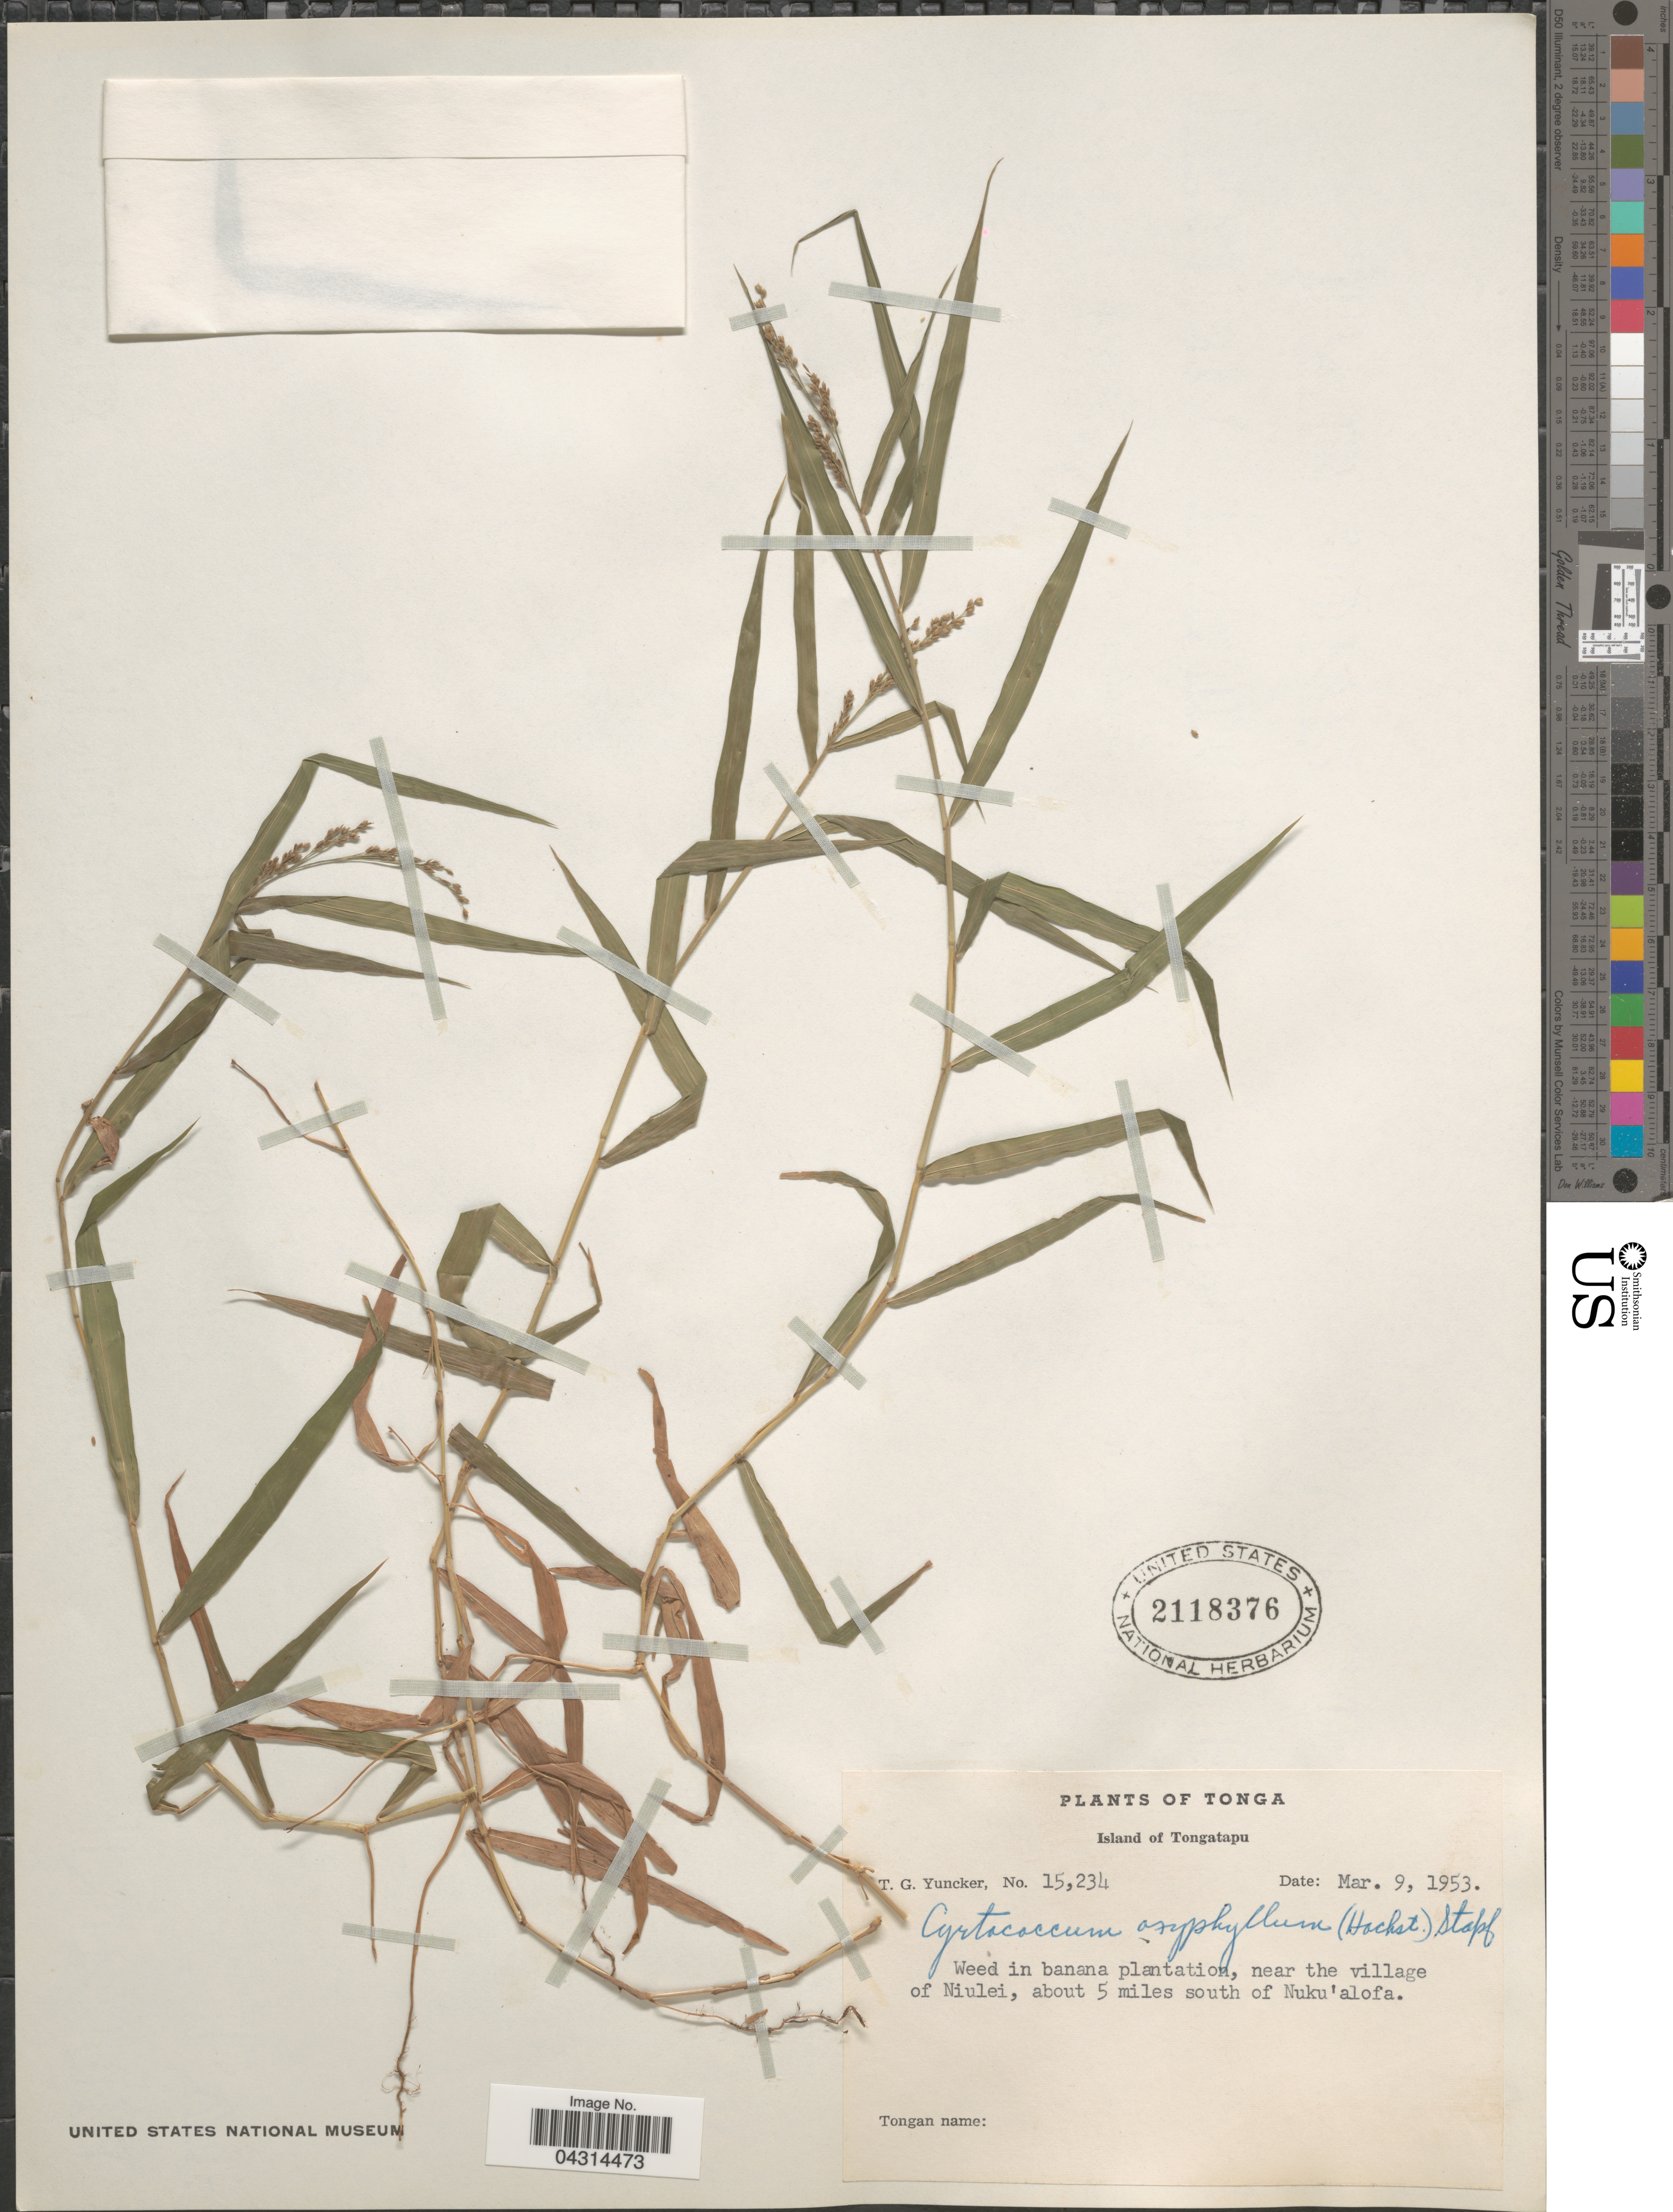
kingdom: Plantae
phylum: Tracheophyta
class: Liliopsida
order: Poales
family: Poaceae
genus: Cyrtococcum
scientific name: Cyrtococcum oxyphyllum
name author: (Steud.) Stapf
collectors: T. G. Yuncker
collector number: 15234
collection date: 1953-03-09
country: Tonga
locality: Island of Tongatapu. weed in banana plantation, near the village of Niulei, about 5 miles south of Nuku'alofa.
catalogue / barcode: US 2118376